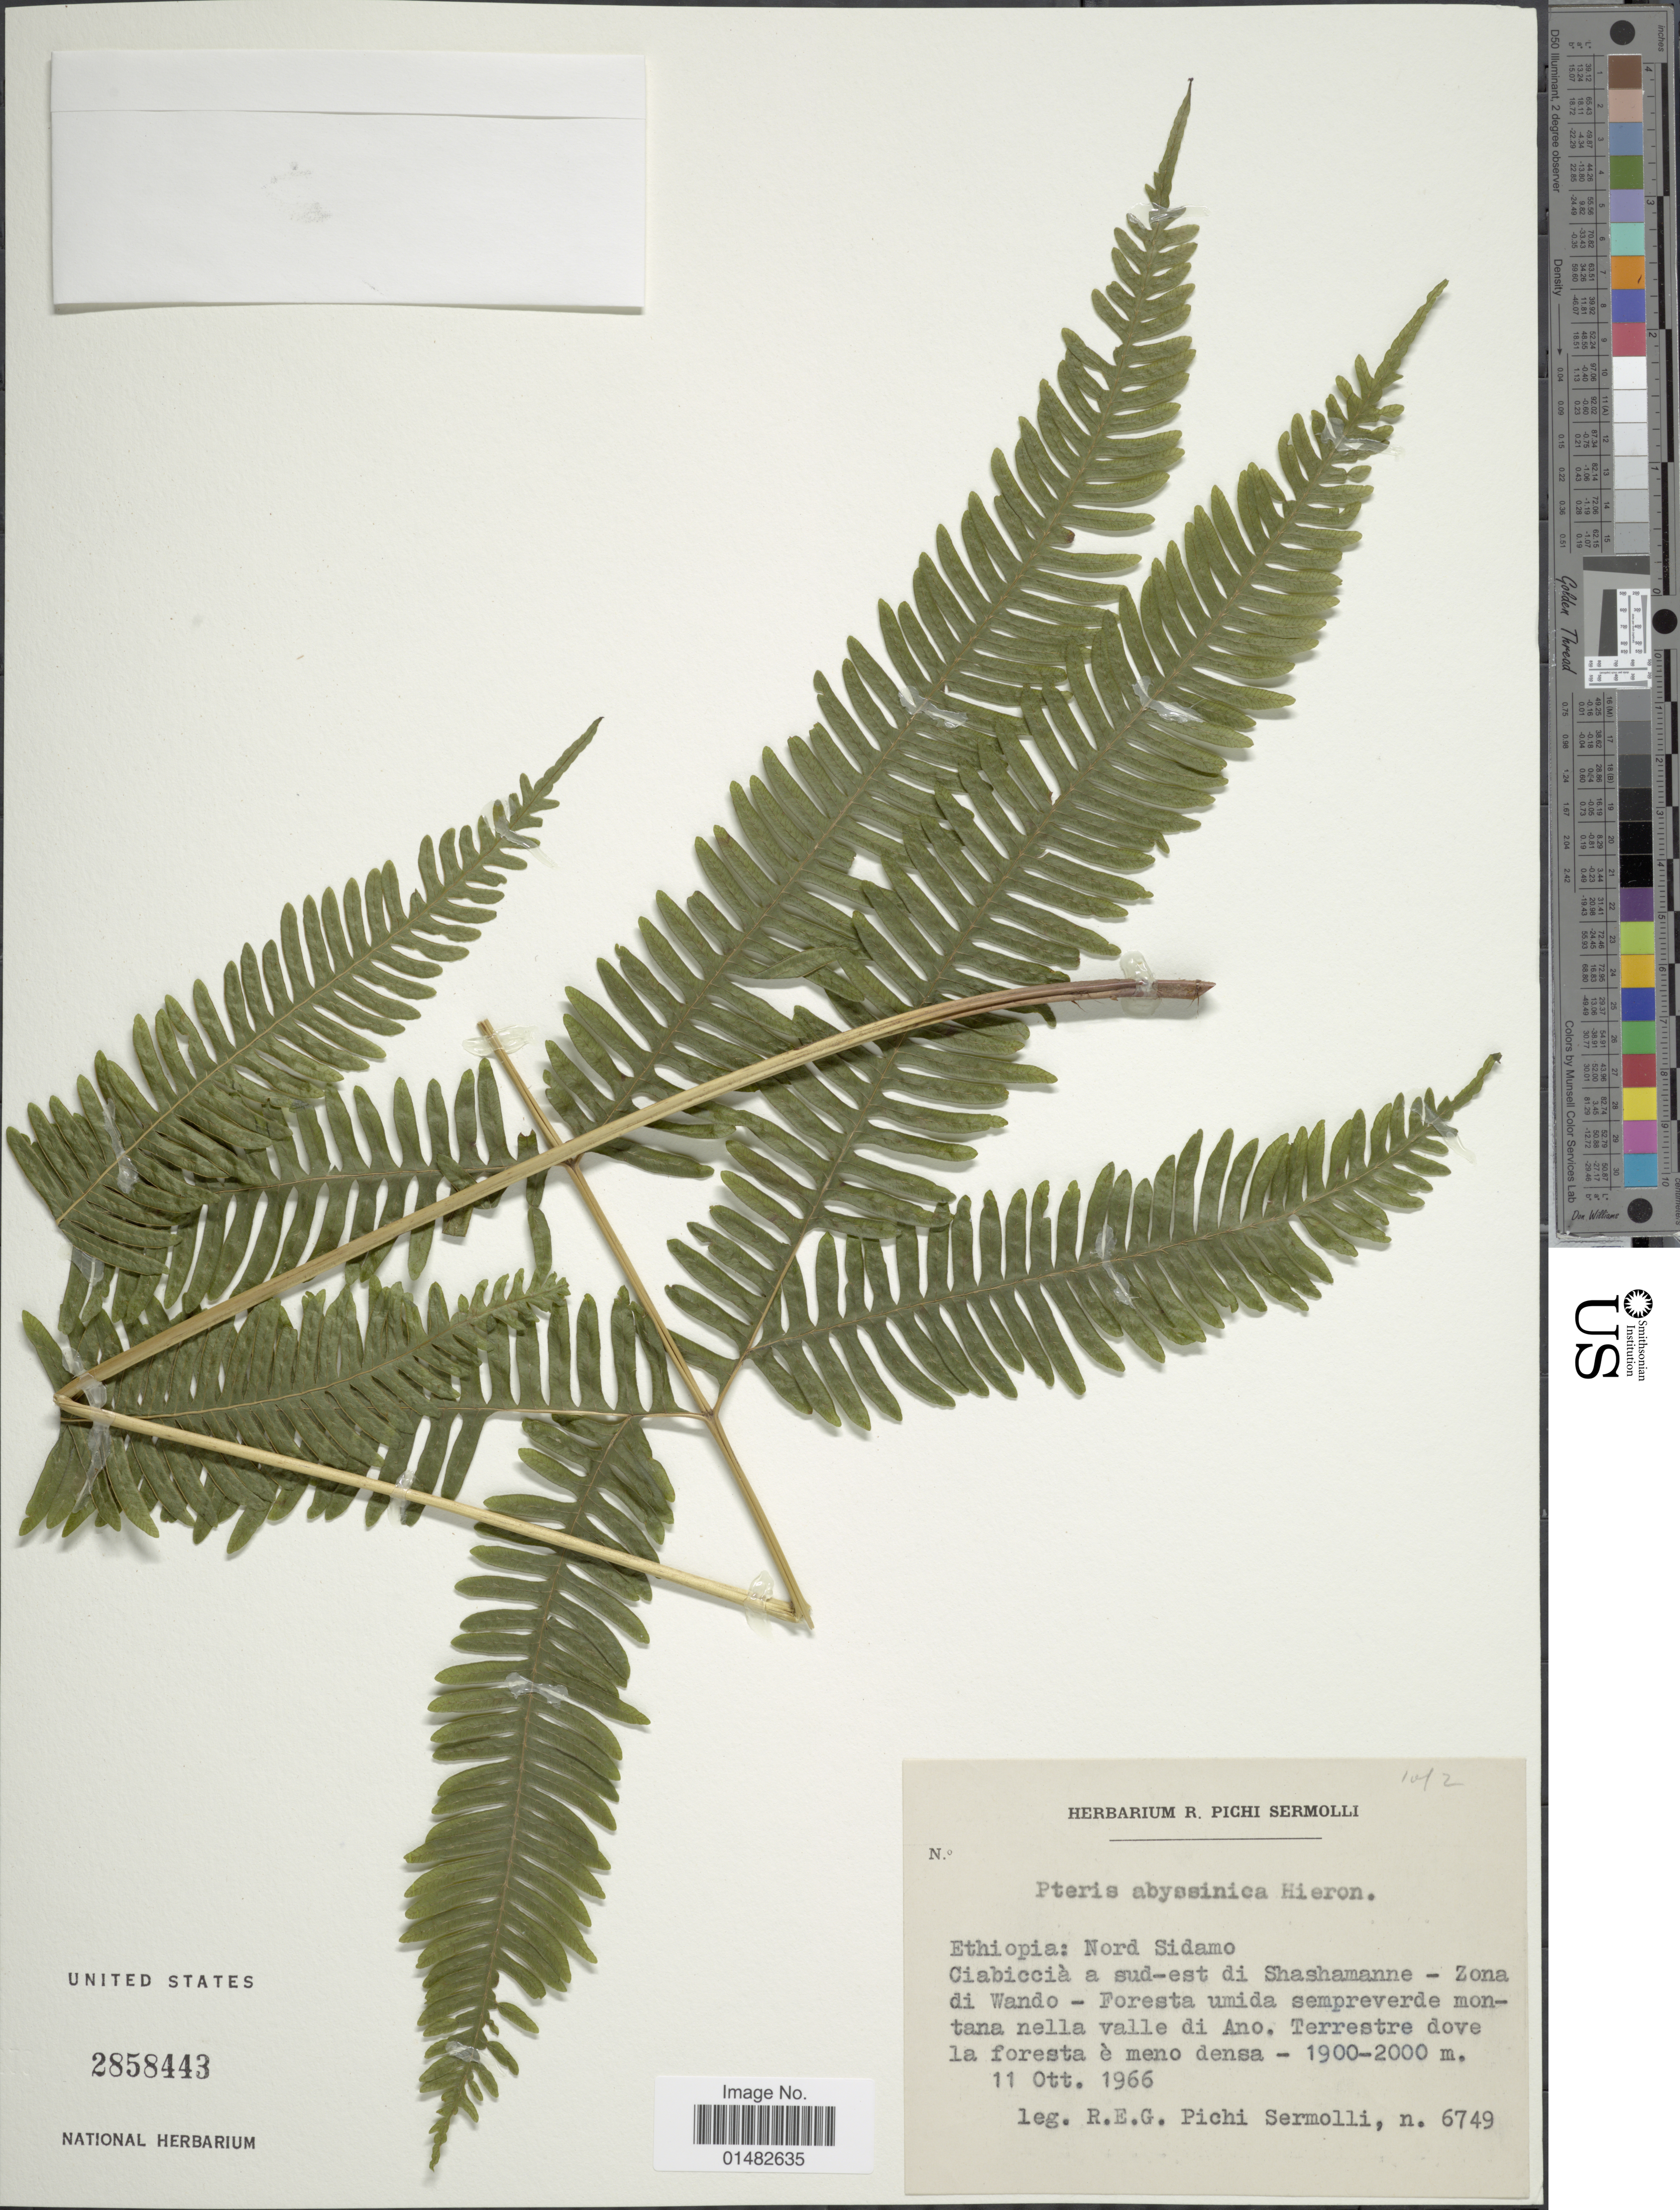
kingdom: Plantae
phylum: Tracheophyta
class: Polypodiopsida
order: Polypodiales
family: Pteridaceae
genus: Pteris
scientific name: Pteris abyssinica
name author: Hieron.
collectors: R. E. Pichi-Sermolli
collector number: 6749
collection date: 1966-10-11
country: Ethiopia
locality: Nord Sidamo, Ciabiccia a sud-est di Shashamanne-Zona di Wando- Foresta umida sempreverde montana nekka valle di Ano, Terrestre dove la foresta e meno densa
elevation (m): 1900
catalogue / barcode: US 2858443